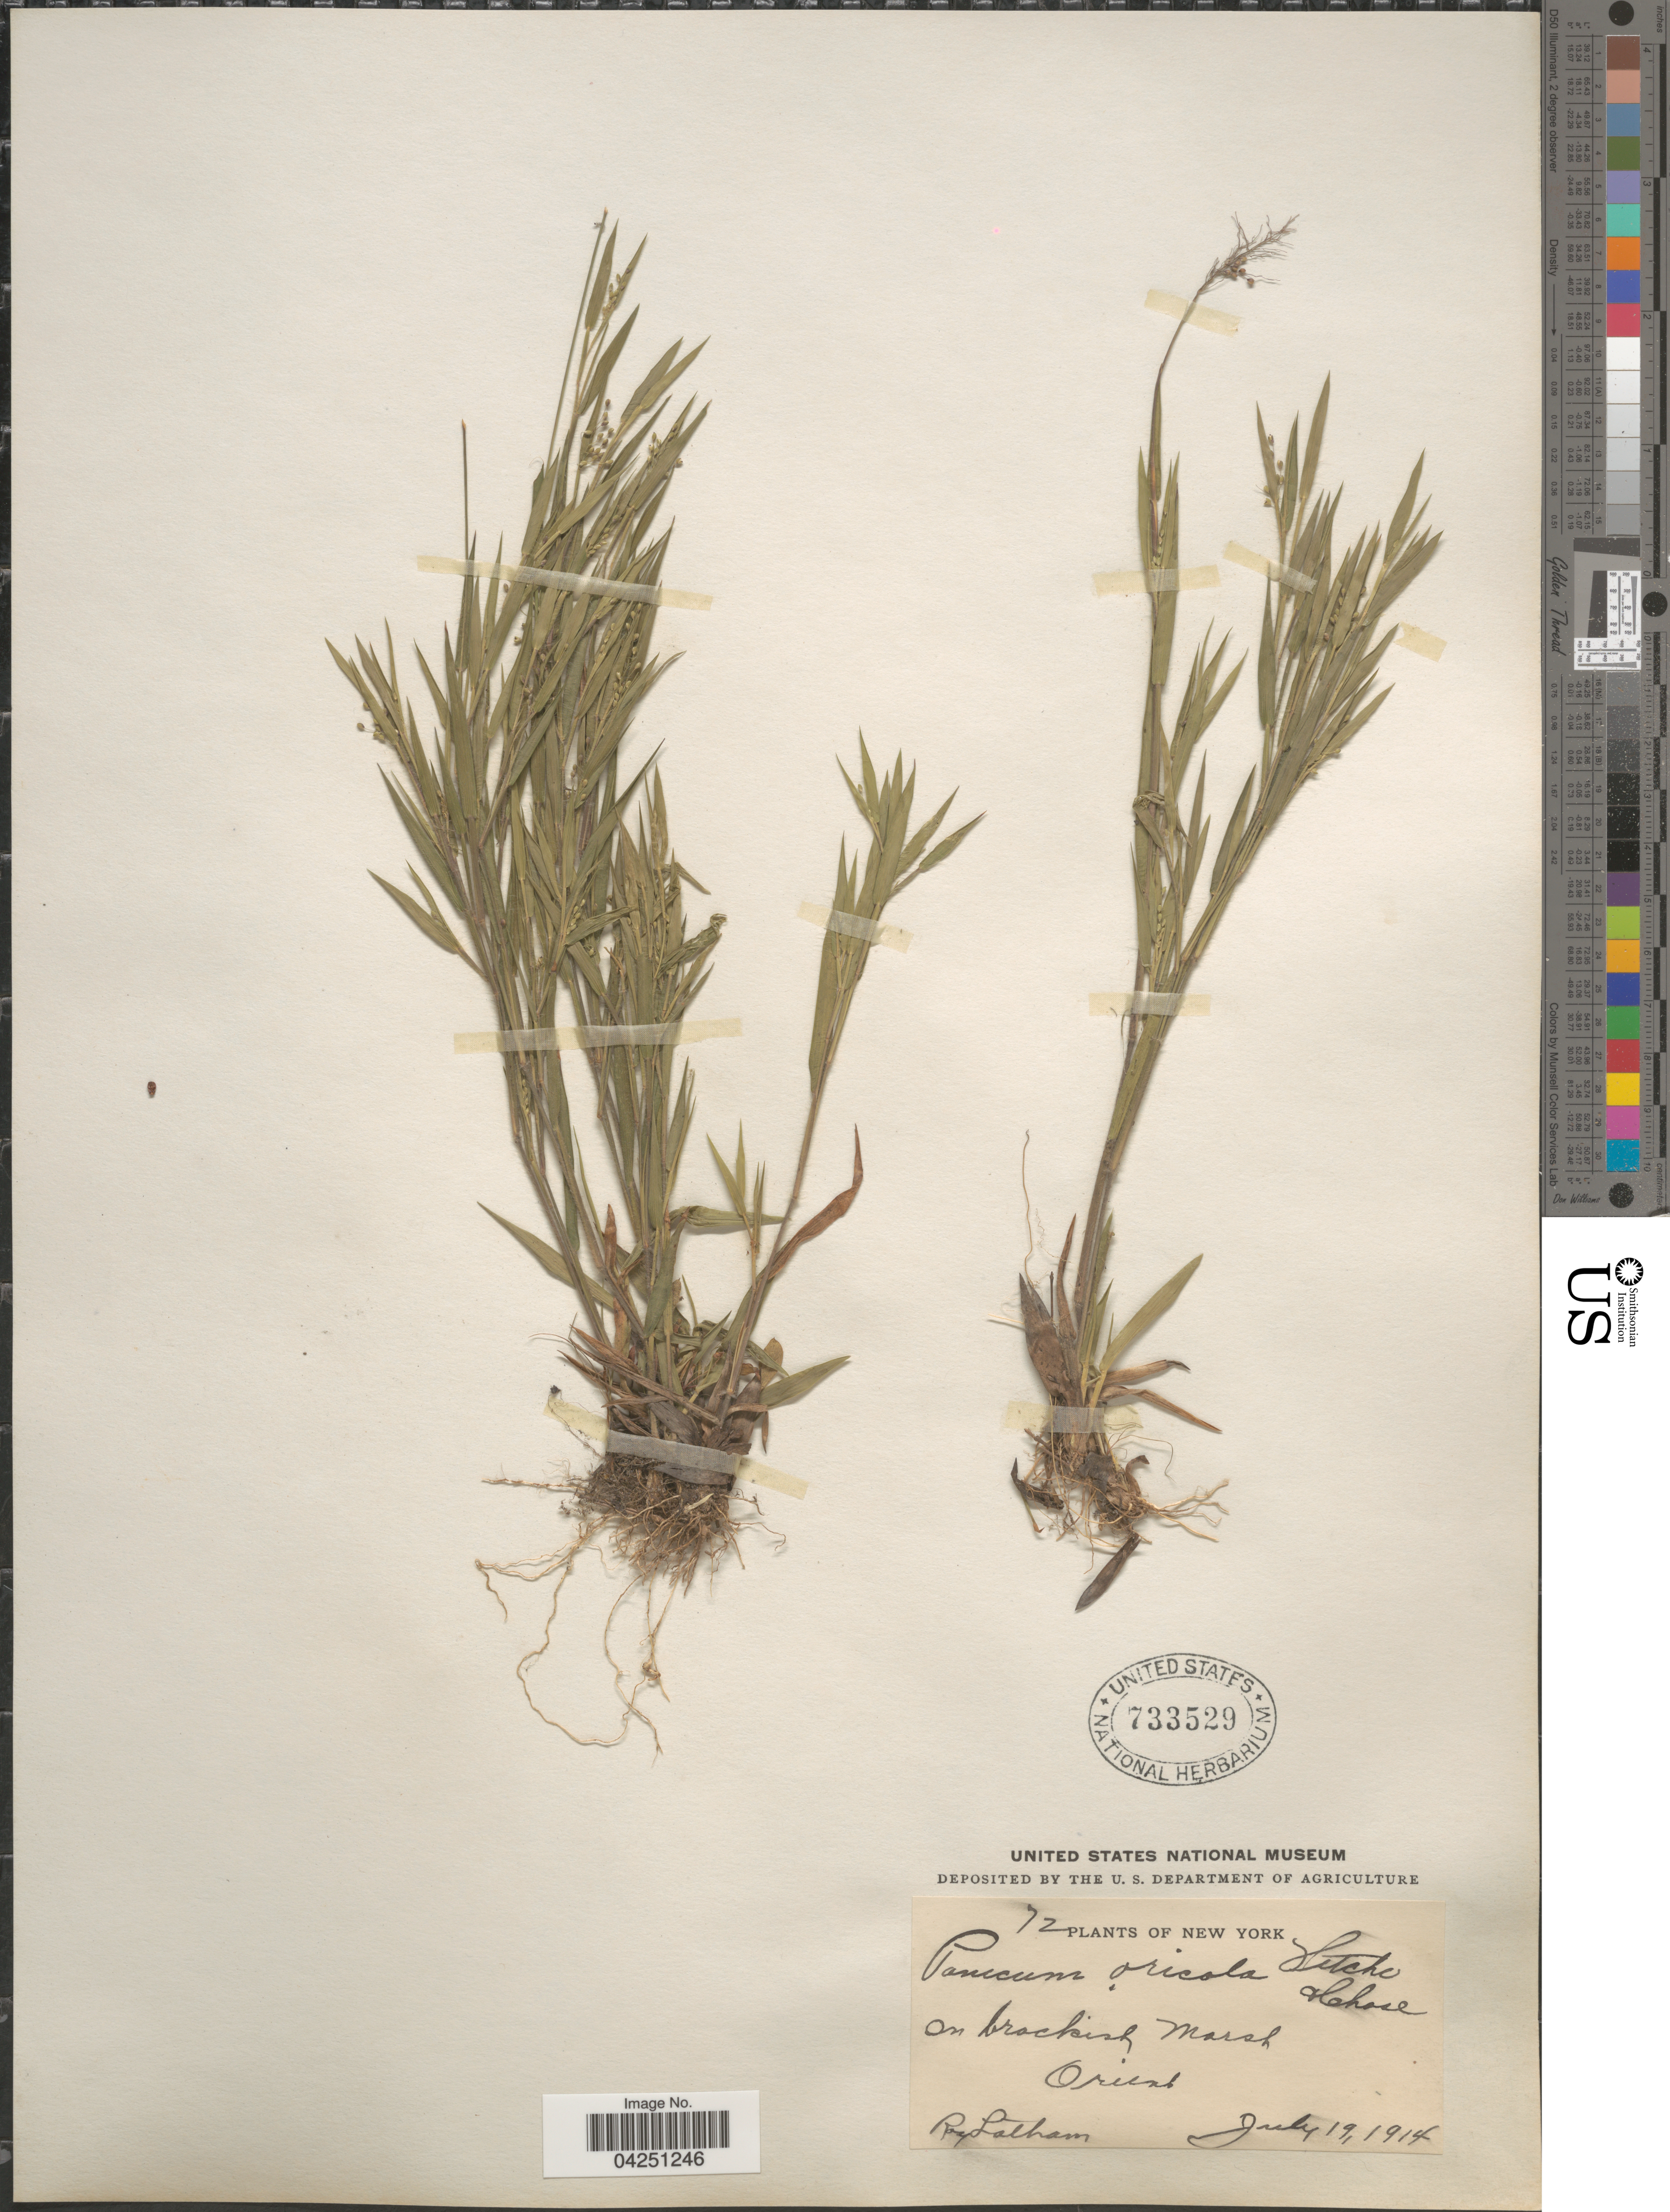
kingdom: Plantae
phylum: Tracheophyta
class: Liliopsida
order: Poales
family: Poaceae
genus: Dichanthelium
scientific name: Dichanthelium acuminatum var. acuminatum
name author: (Sw.) Gould & C.A. Clark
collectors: R. Latham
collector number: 72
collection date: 1914-07-19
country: United States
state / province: New York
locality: On brackish marsh Orient.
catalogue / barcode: US 733529